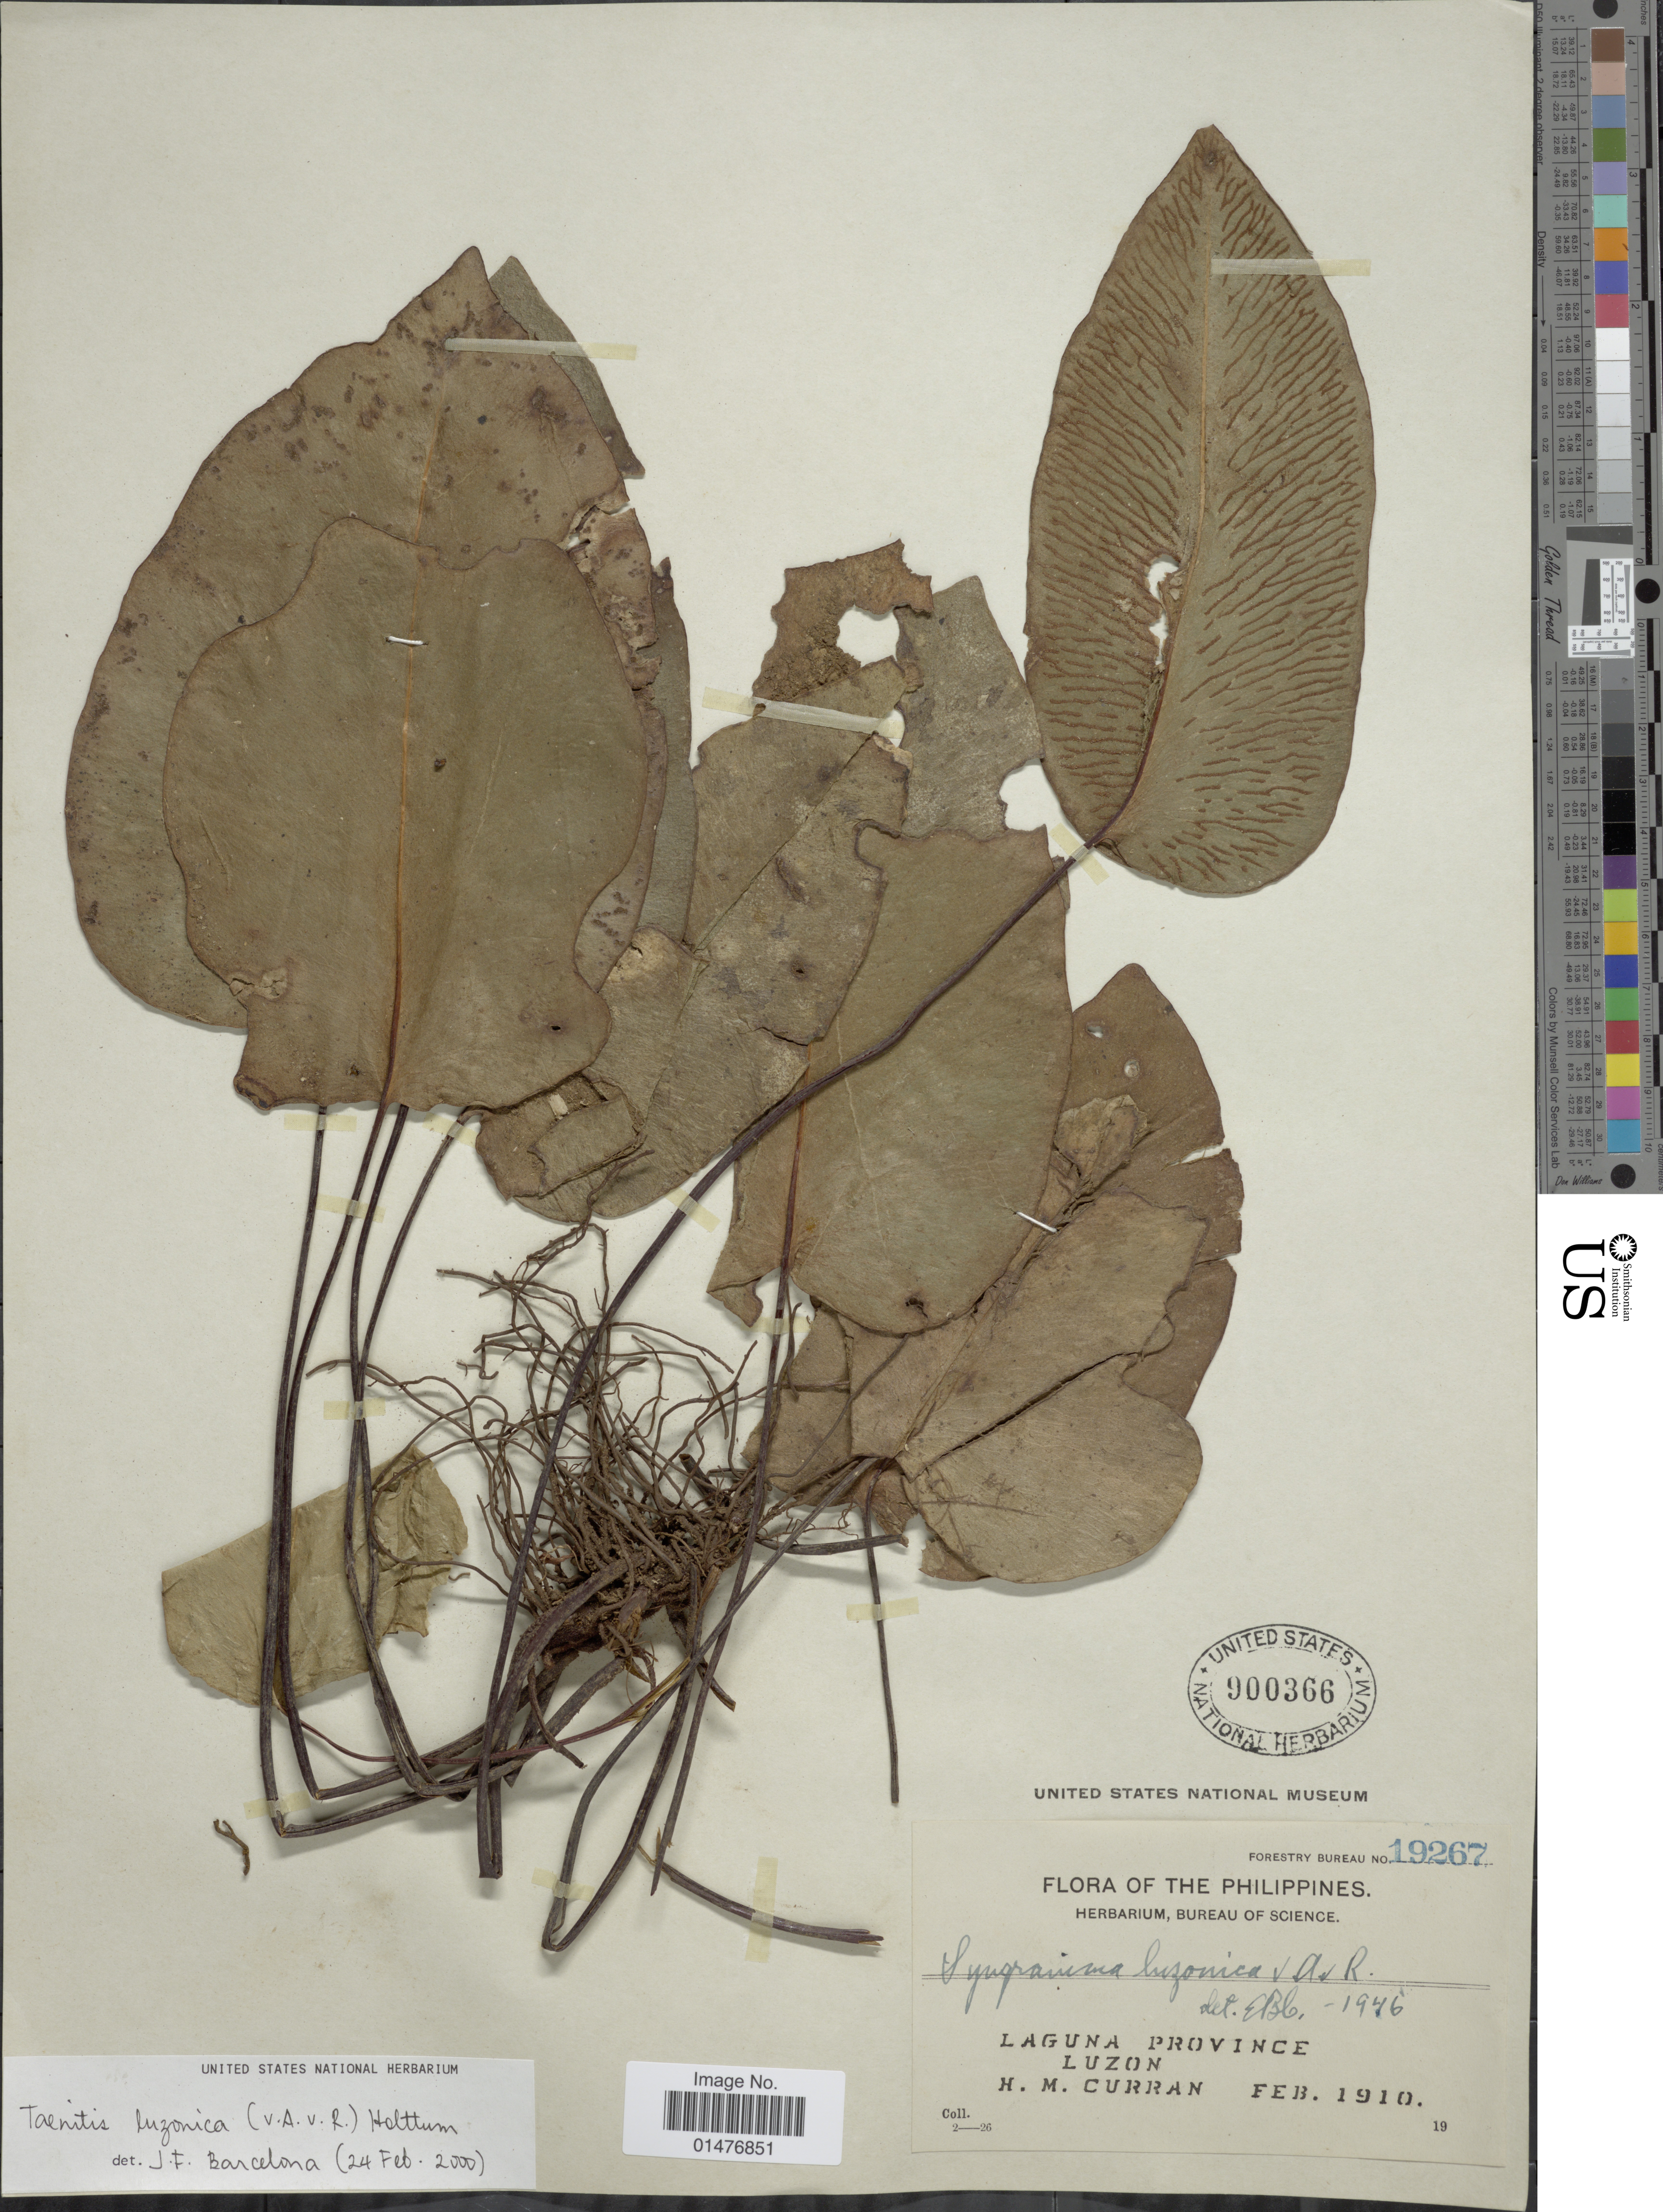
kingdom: Plantae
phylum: Tracheophyta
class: Polypodiopsida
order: Polypodiales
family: Pteridaceae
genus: Taenitis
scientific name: Taenitis luzonica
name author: Alderw.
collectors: H. M. Curran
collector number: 19267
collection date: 1910-02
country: Philippines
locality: Laguna Province, Luzon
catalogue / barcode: US 900366